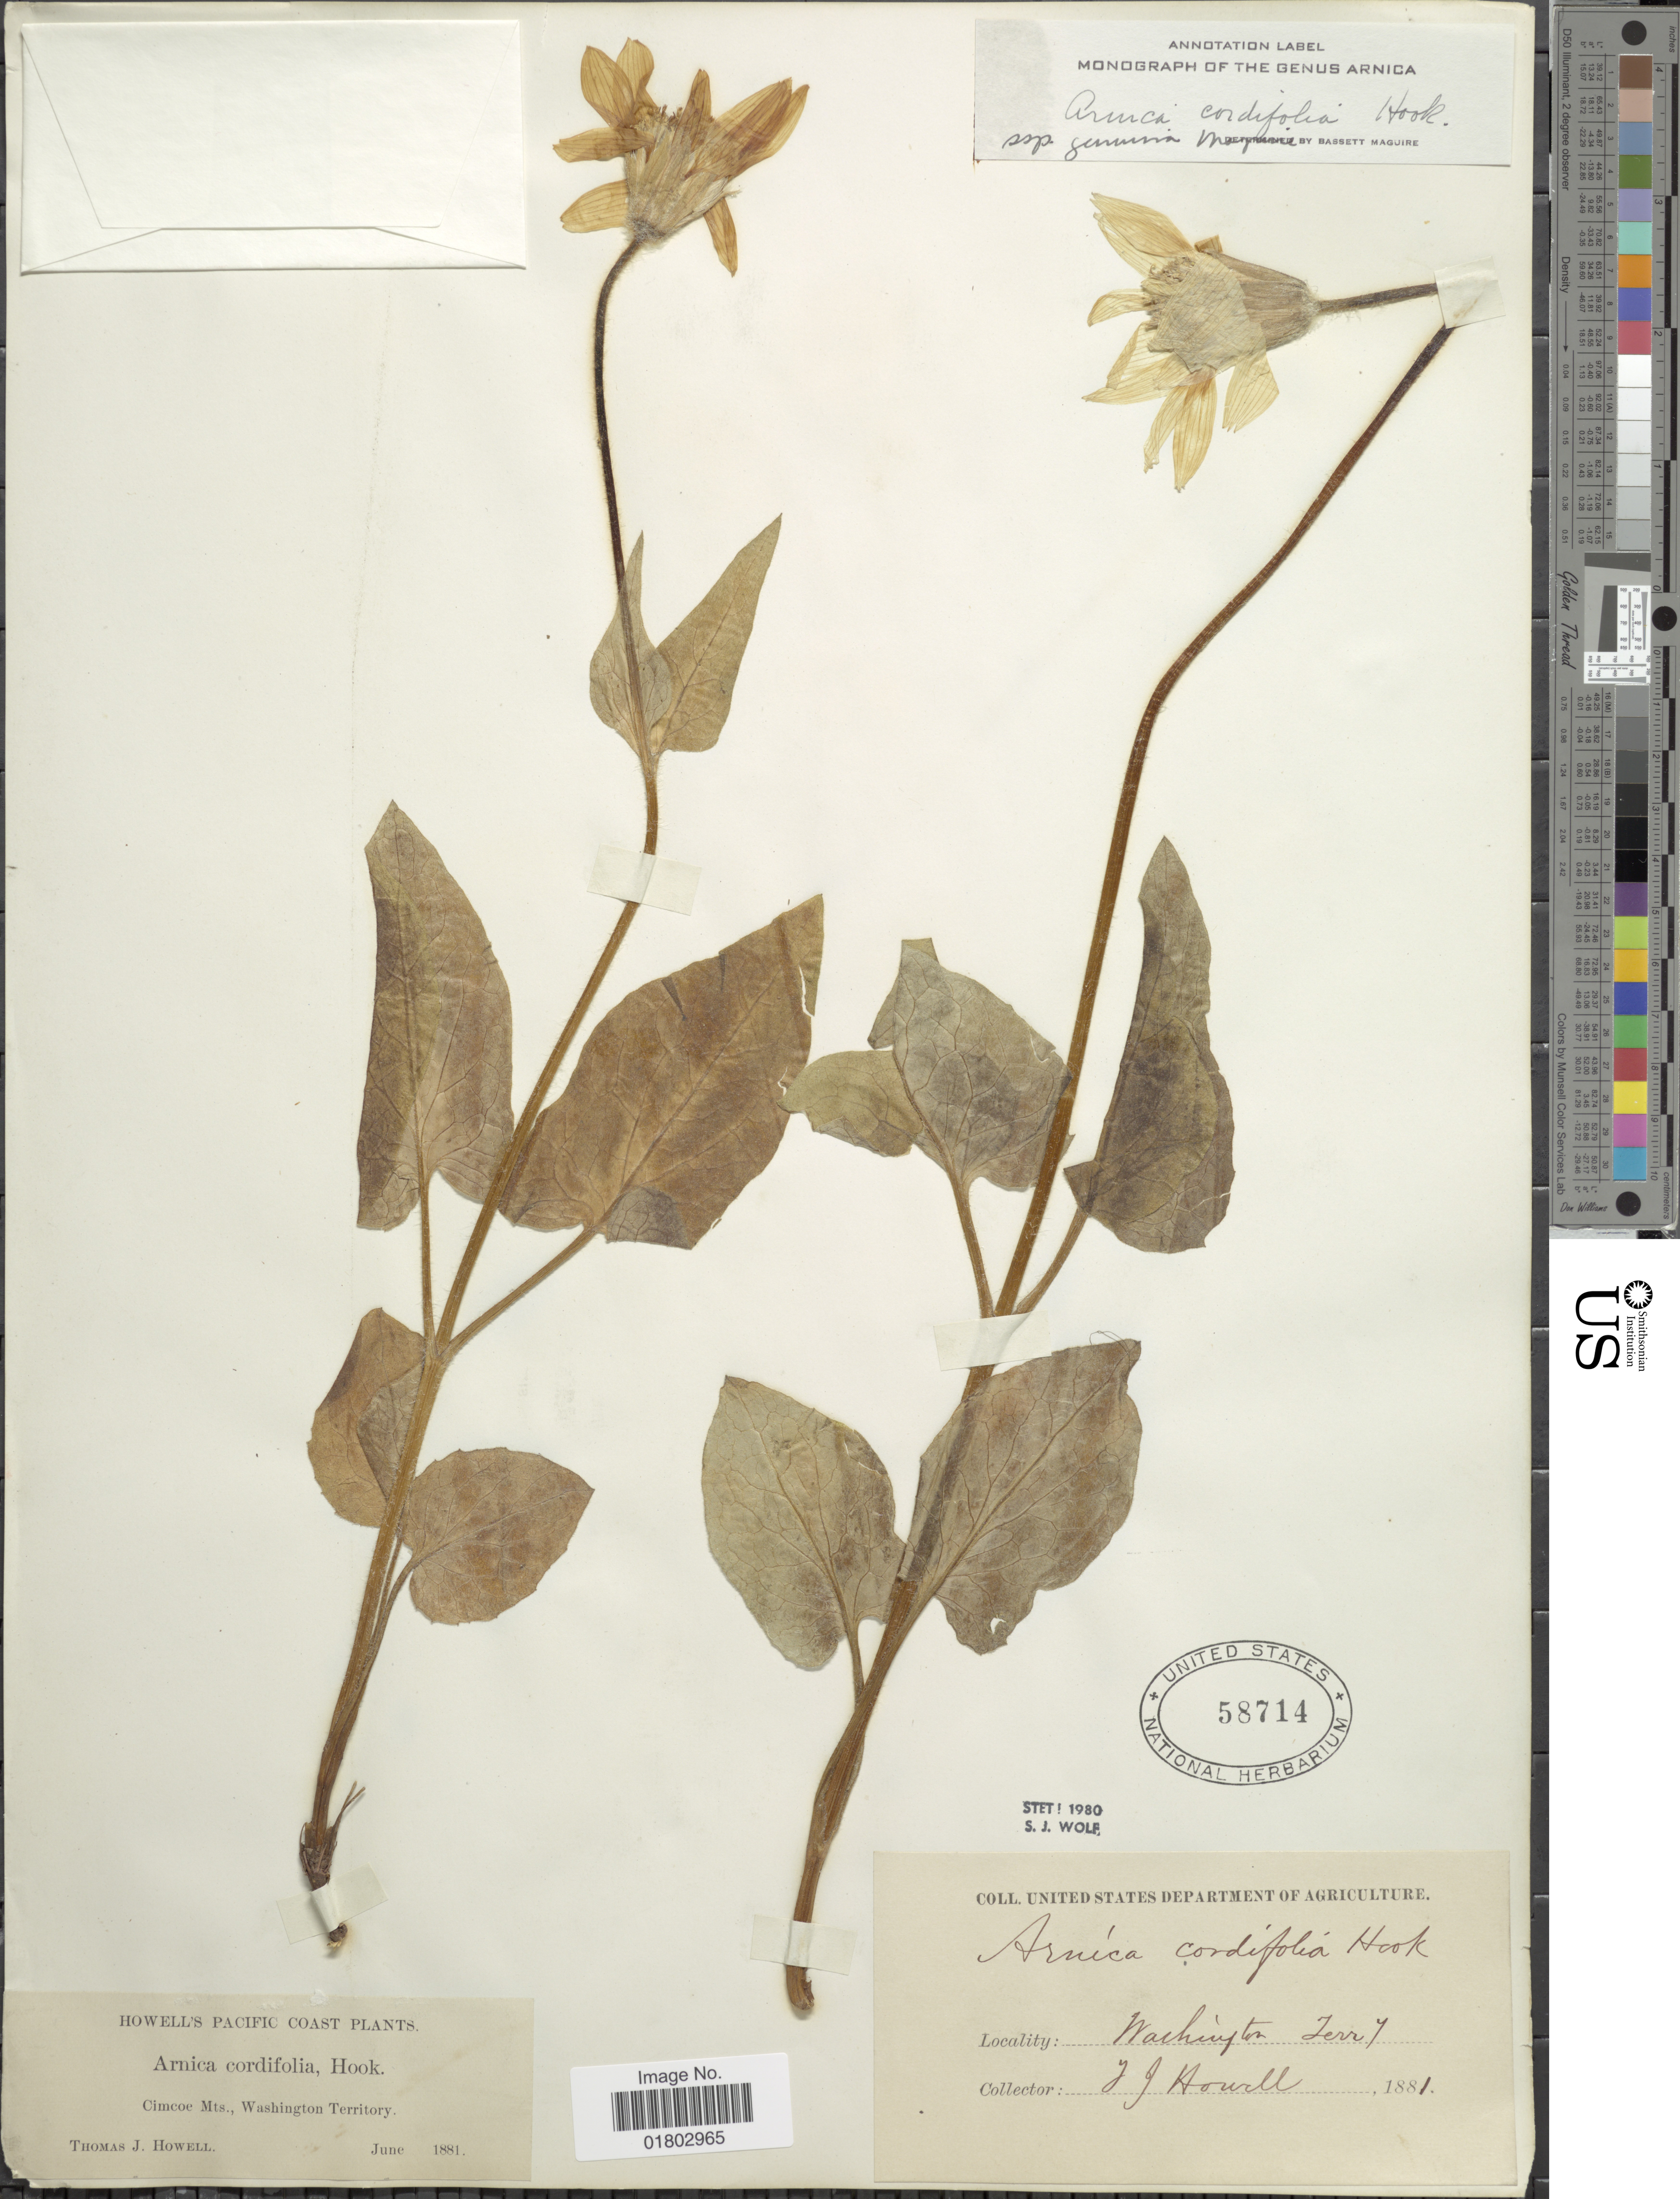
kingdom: Plantae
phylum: Tracheophyta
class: Magnoliopsida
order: Asterales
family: Asteraceae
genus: Arnica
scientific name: Arnica cordifolia subsp. genuina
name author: Maguire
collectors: T. J. Howell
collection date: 1881-06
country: United States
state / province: Washington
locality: Pacific Coast, Cimcoe Mts., Washington Territory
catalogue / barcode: US 58714